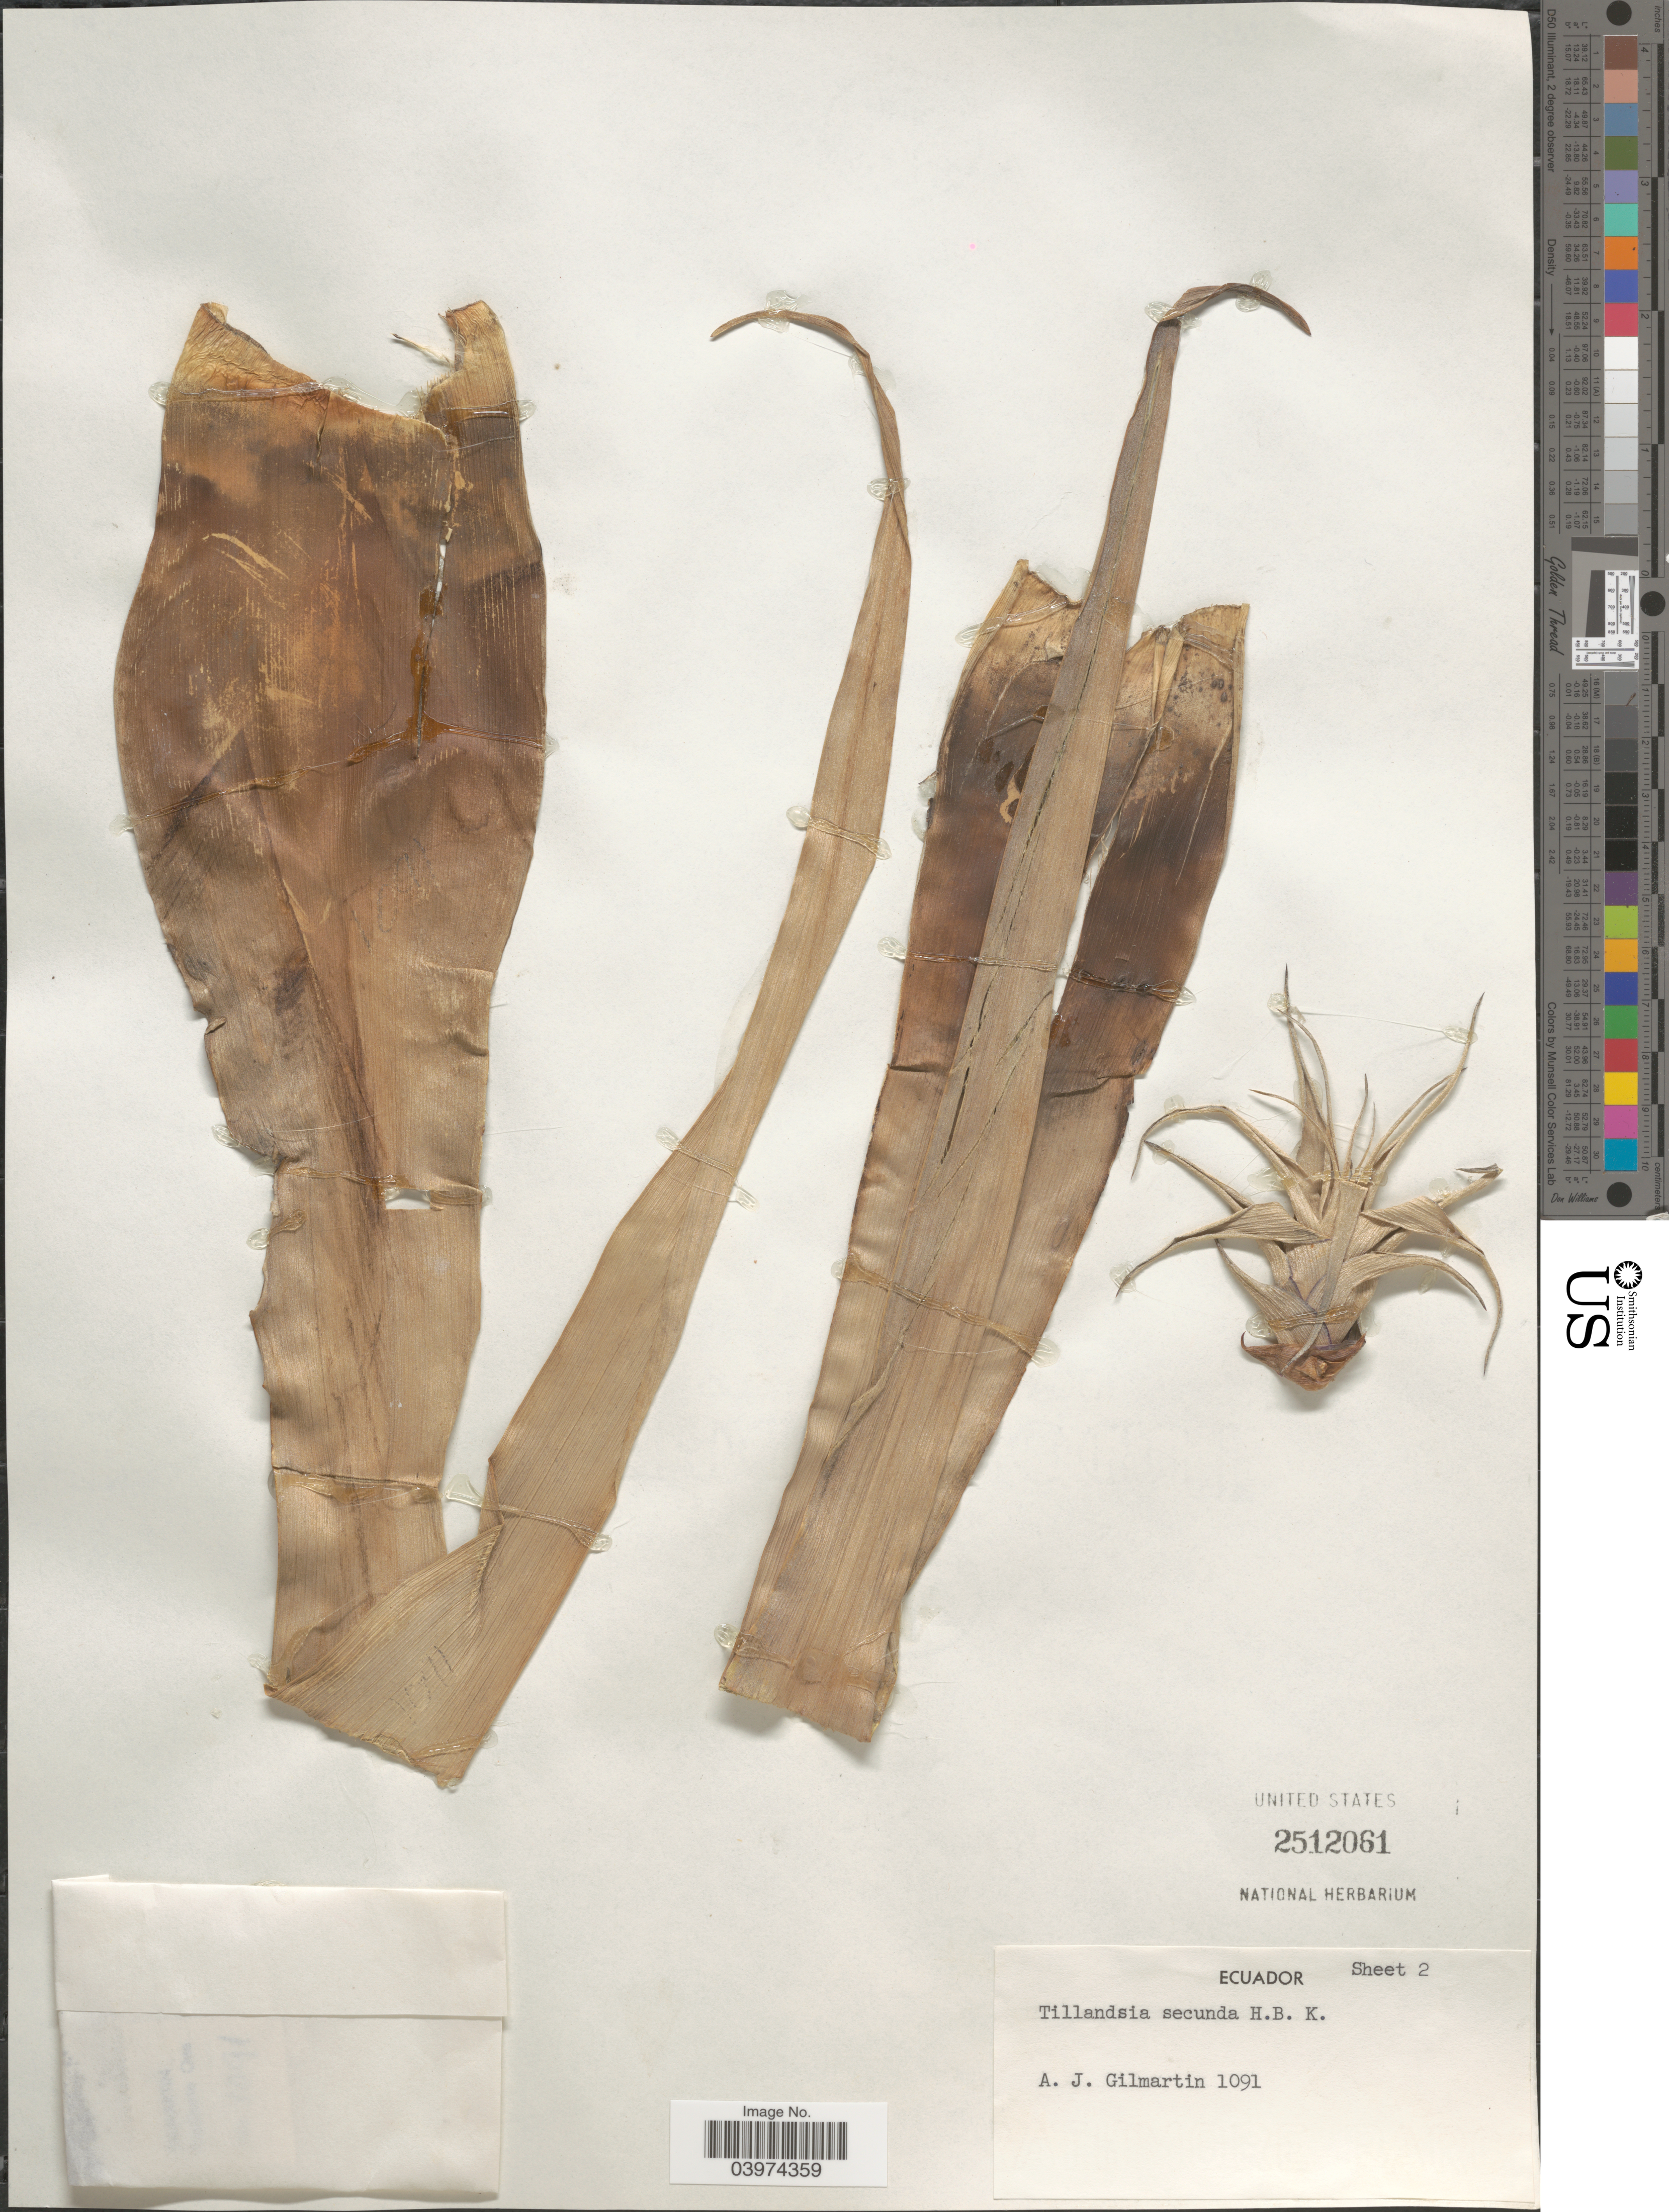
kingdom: Plantae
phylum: Tracheophyta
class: Liliopsida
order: Poales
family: Bromeliaceae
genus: Tillandsia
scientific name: Tillandsia secunda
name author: Kunth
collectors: A. J. Gilmartin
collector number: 1091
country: Ecuador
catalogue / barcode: US 2512061